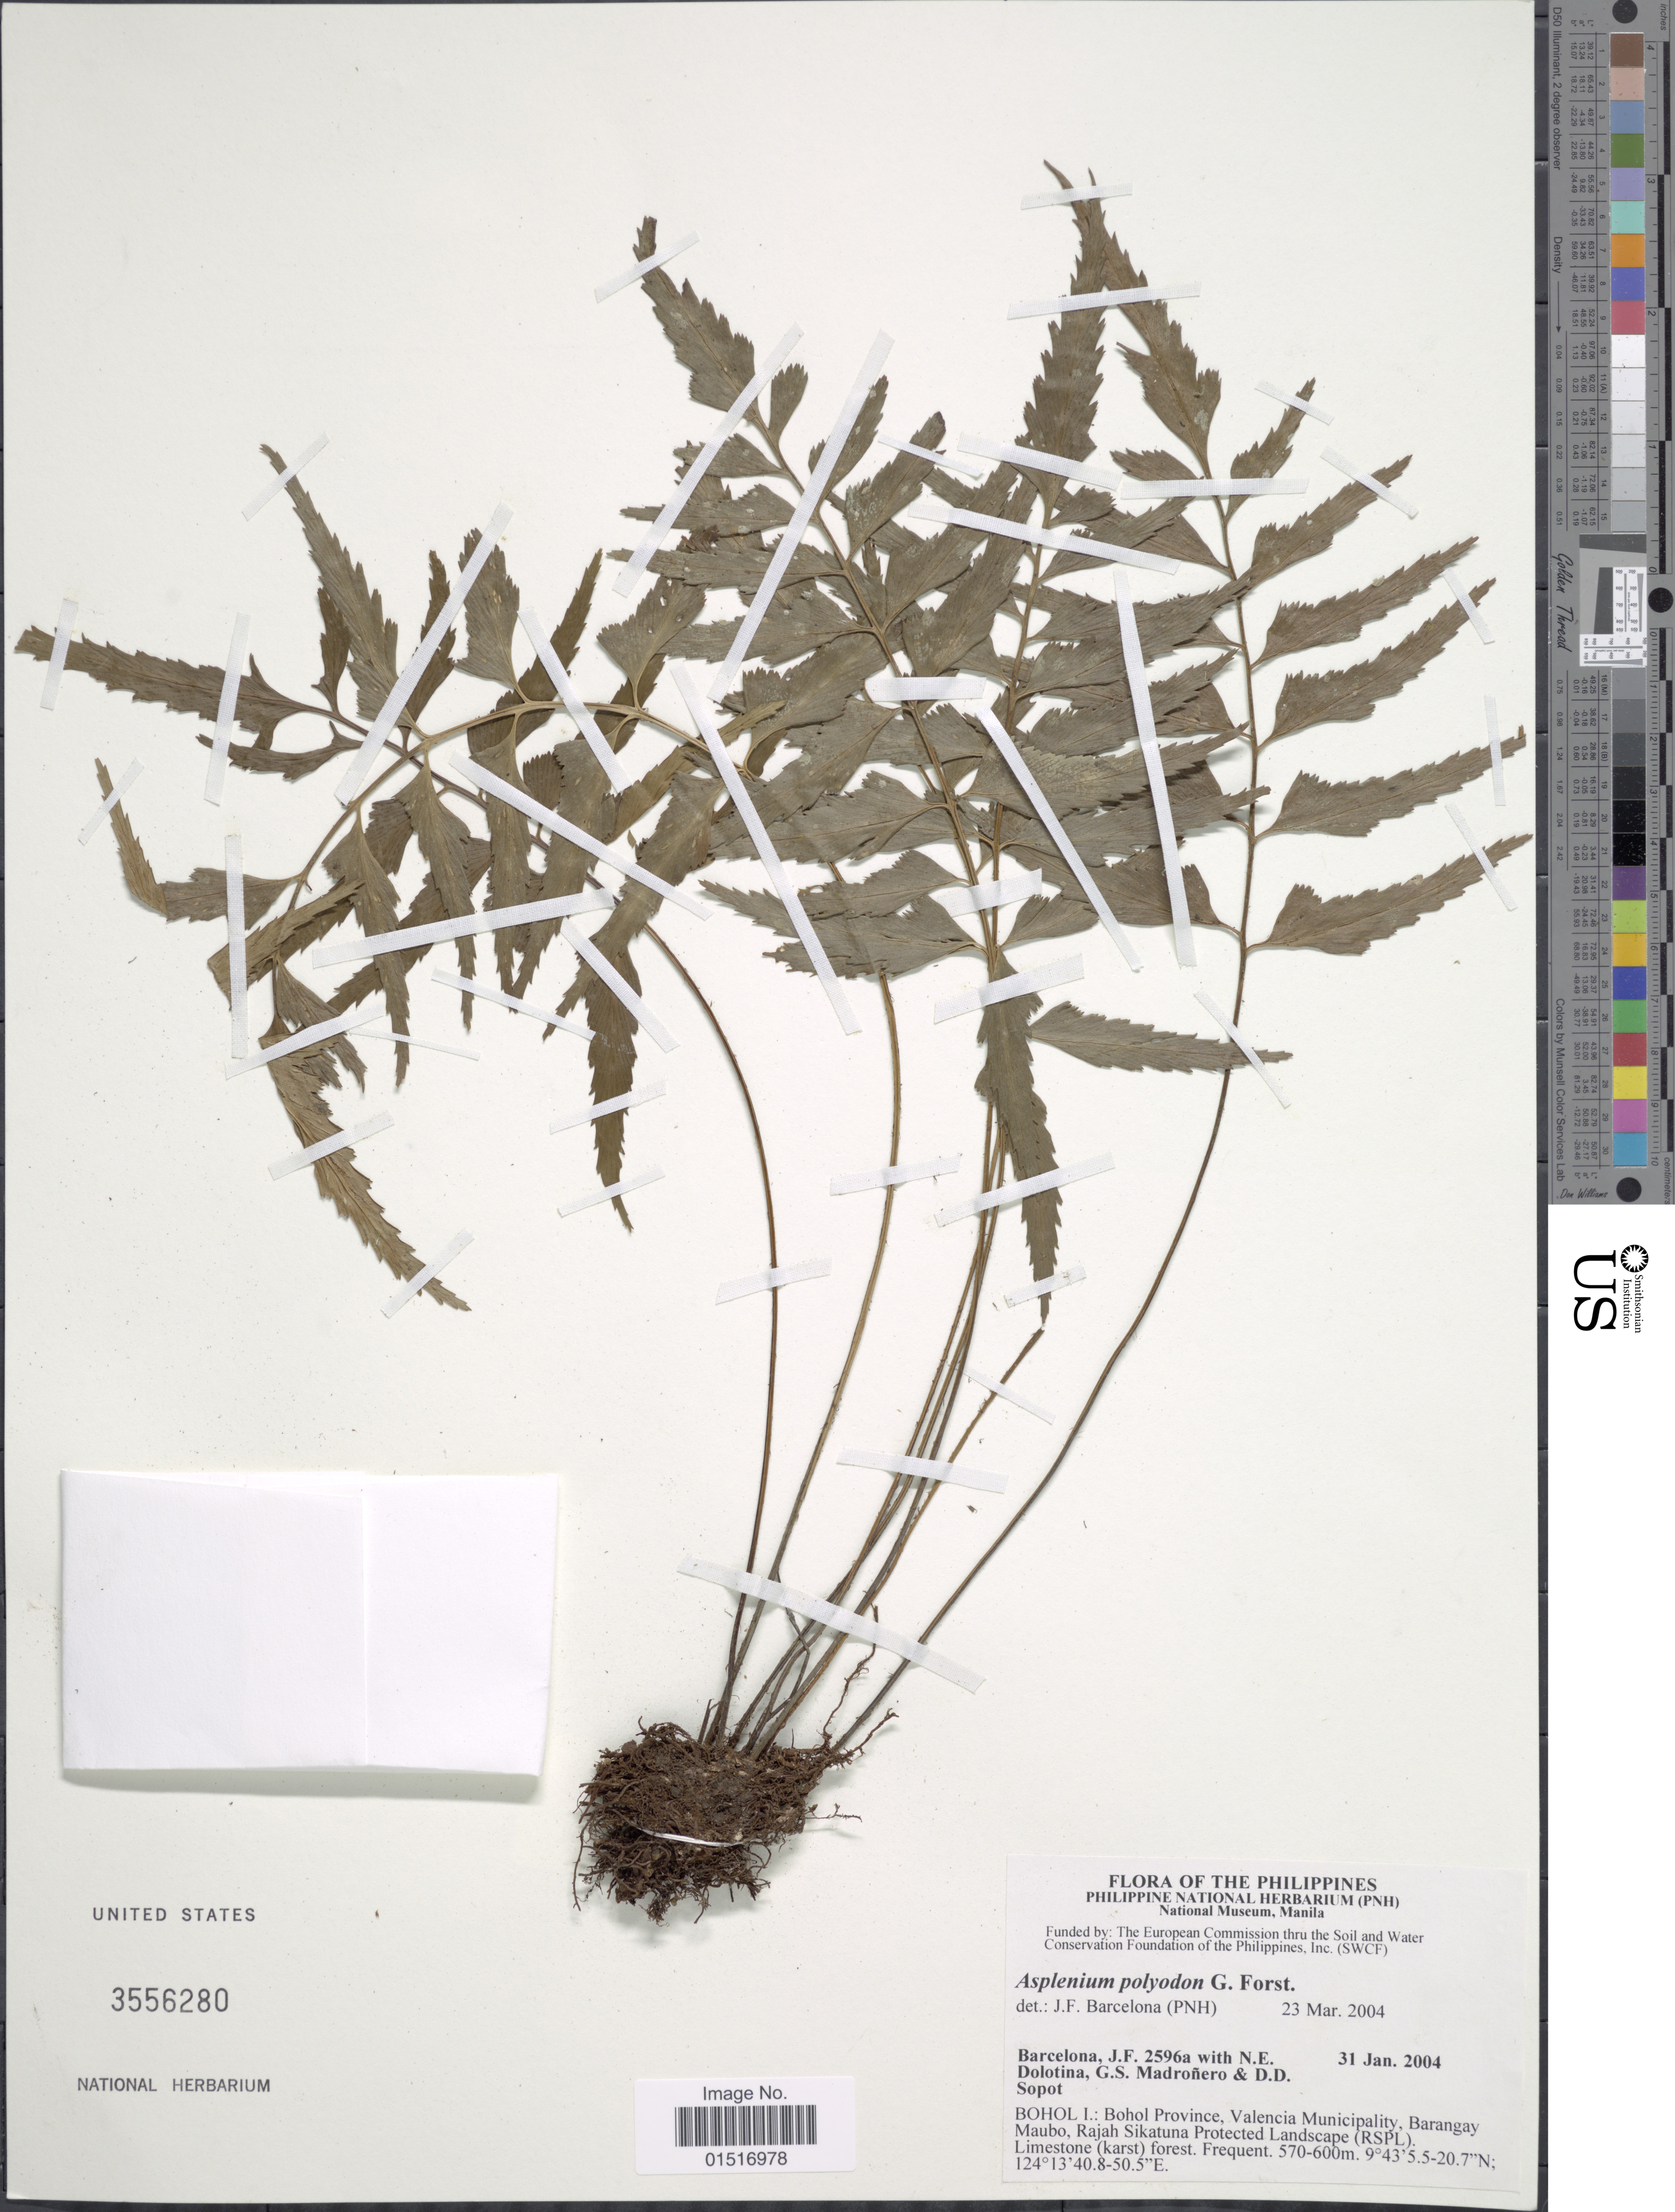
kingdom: Plantae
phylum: Tracheophyta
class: Polypodiopsida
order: Polypodiales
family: Aspleniaceae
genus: Asplenium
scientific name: Asplenium polyodon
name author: G. Forst.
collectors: J. F. Barcelona, N. Dolotina, G. Madroñero & D. Sopot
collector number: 2596a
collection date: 2004-01-31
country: Philippines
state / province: Central Visayas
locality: Bohol I.: Bohol Province, Valencia Municipality, Barangay Mauba, Rajah Sikatuna Protected Landscape (RSPL). Limestone (karst) forest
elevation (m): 570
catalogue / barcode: US 3556280